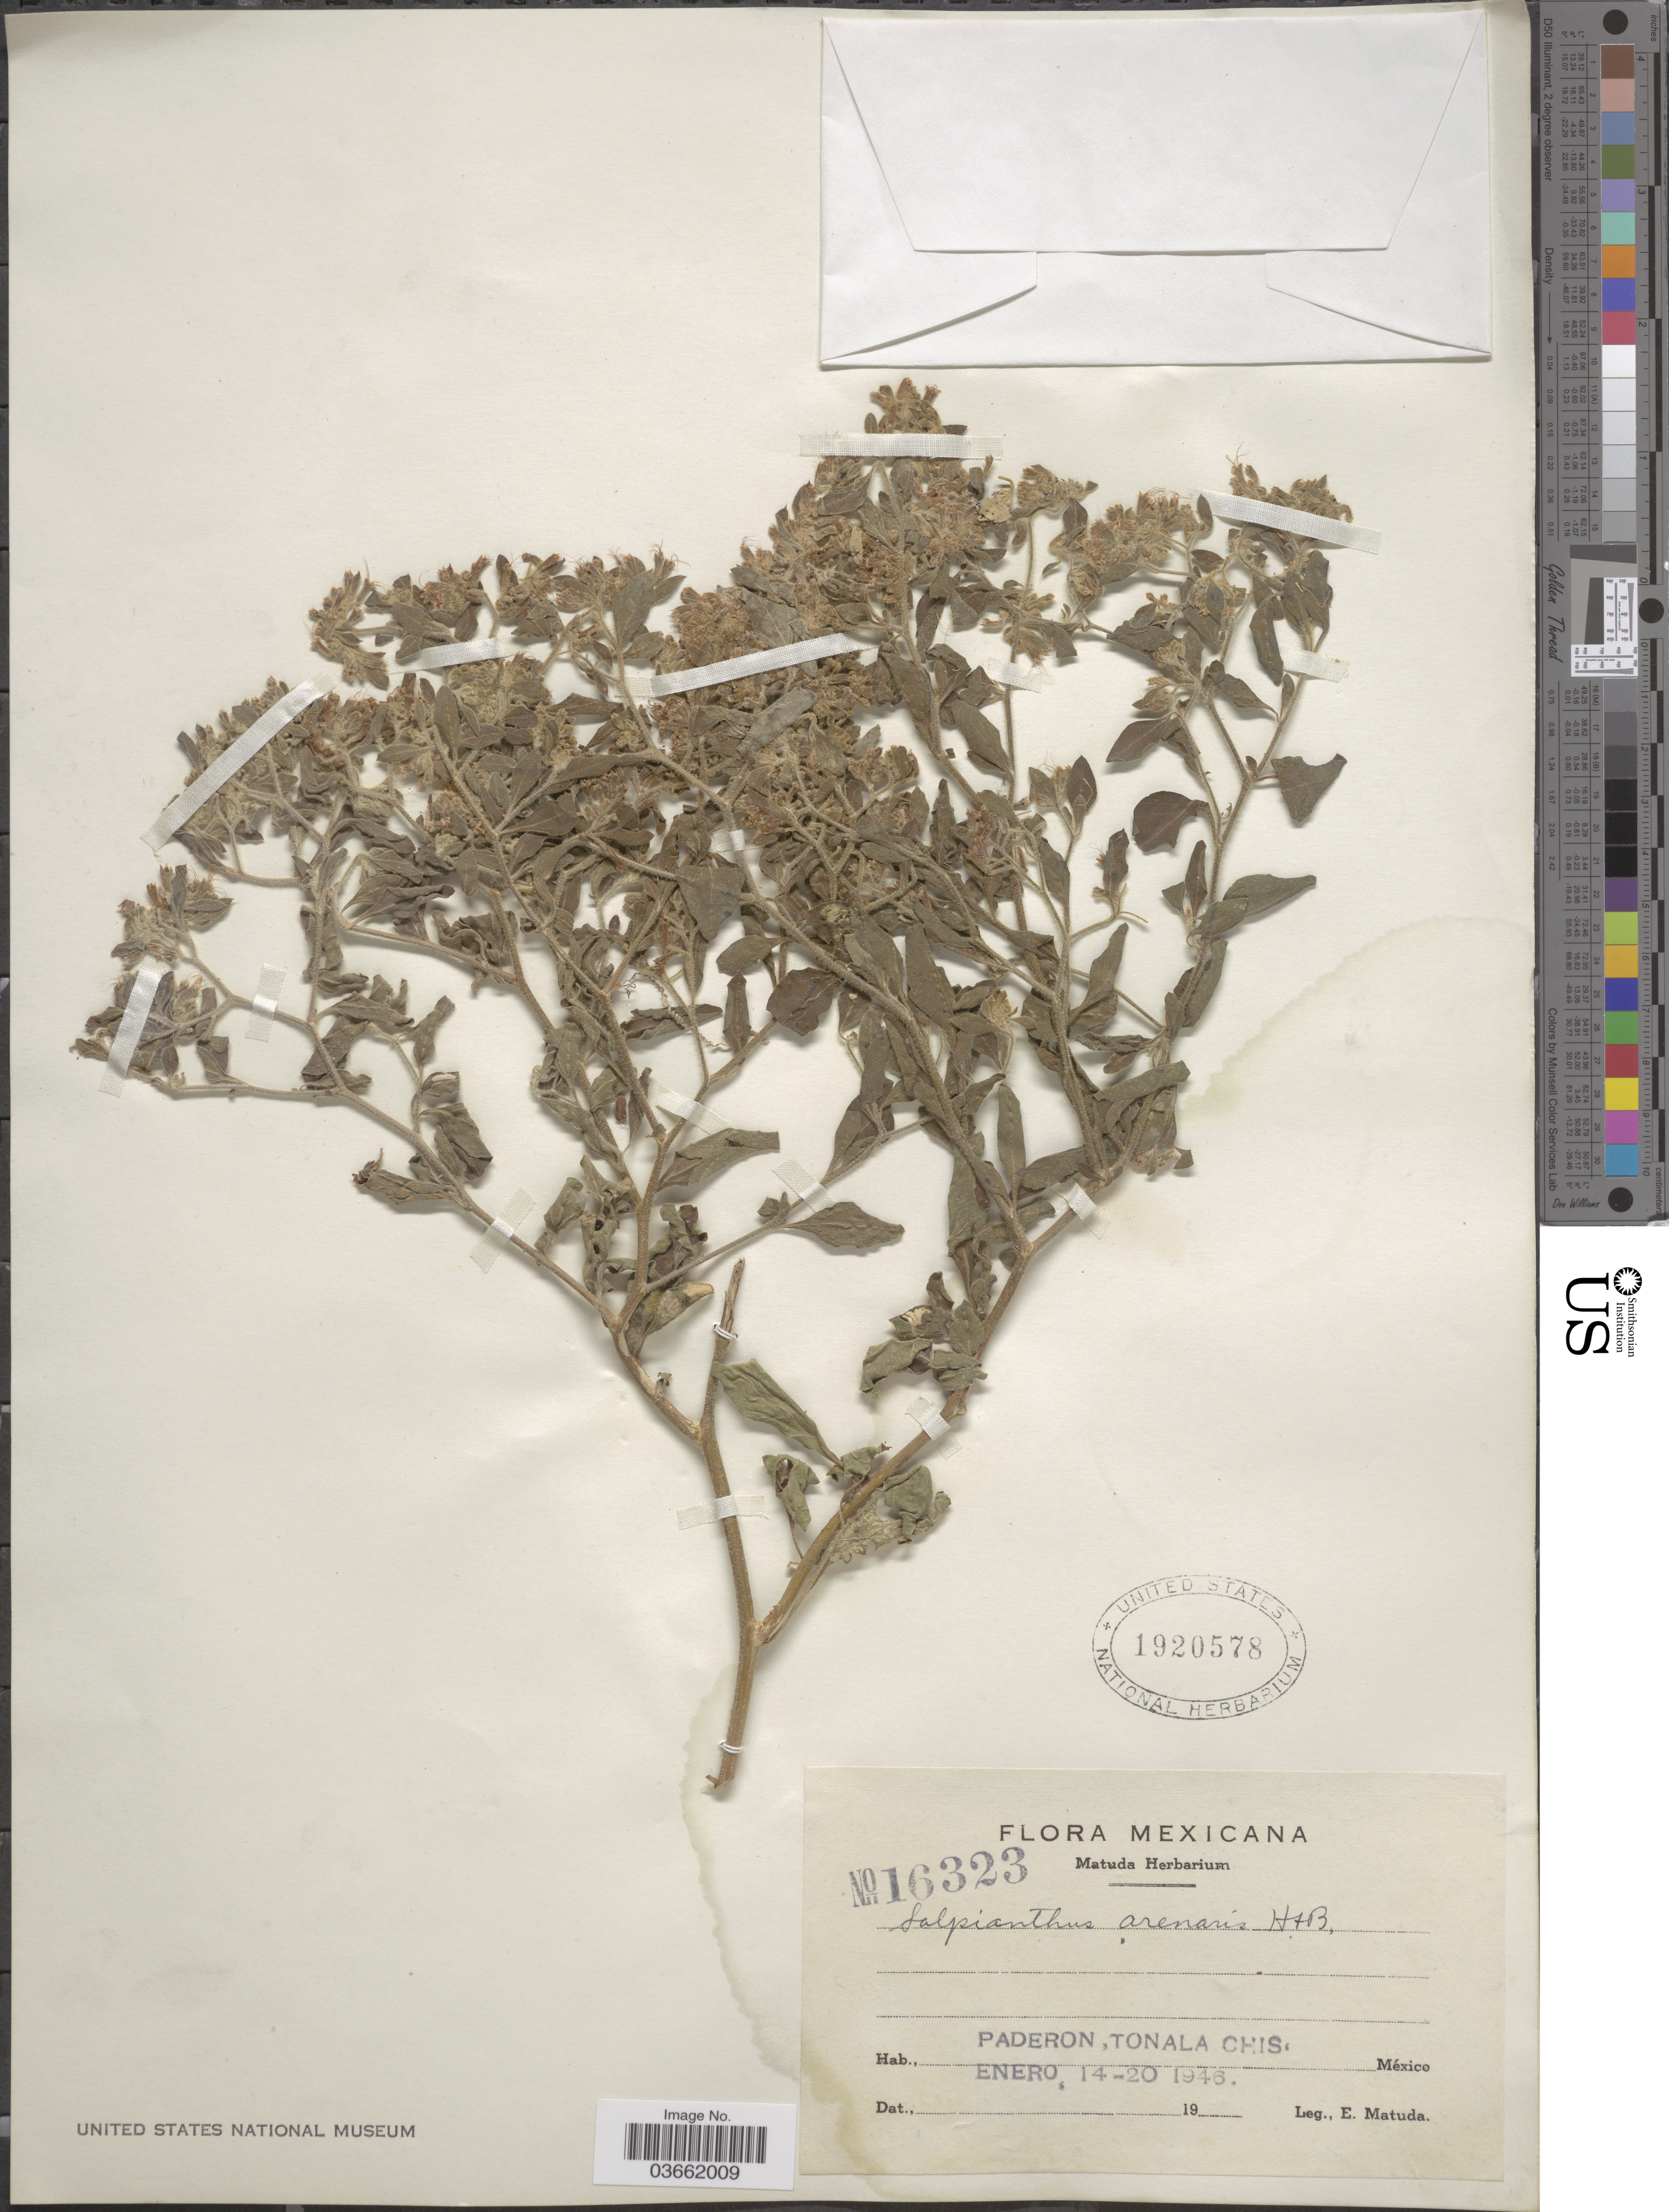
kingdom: Plantae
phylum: Tracheophyta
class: Magnoliopsida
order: Caryophyllales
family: Nyctaginaceae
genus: Salpianthus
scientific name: Salpianthus arenarius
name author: Bonpl.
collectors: E. Matuda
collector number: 16323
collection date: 1946-01-14/1946-01-20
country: Mexico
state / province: Chiapas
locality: Paderon, Tonala.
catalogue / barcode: US 1920578